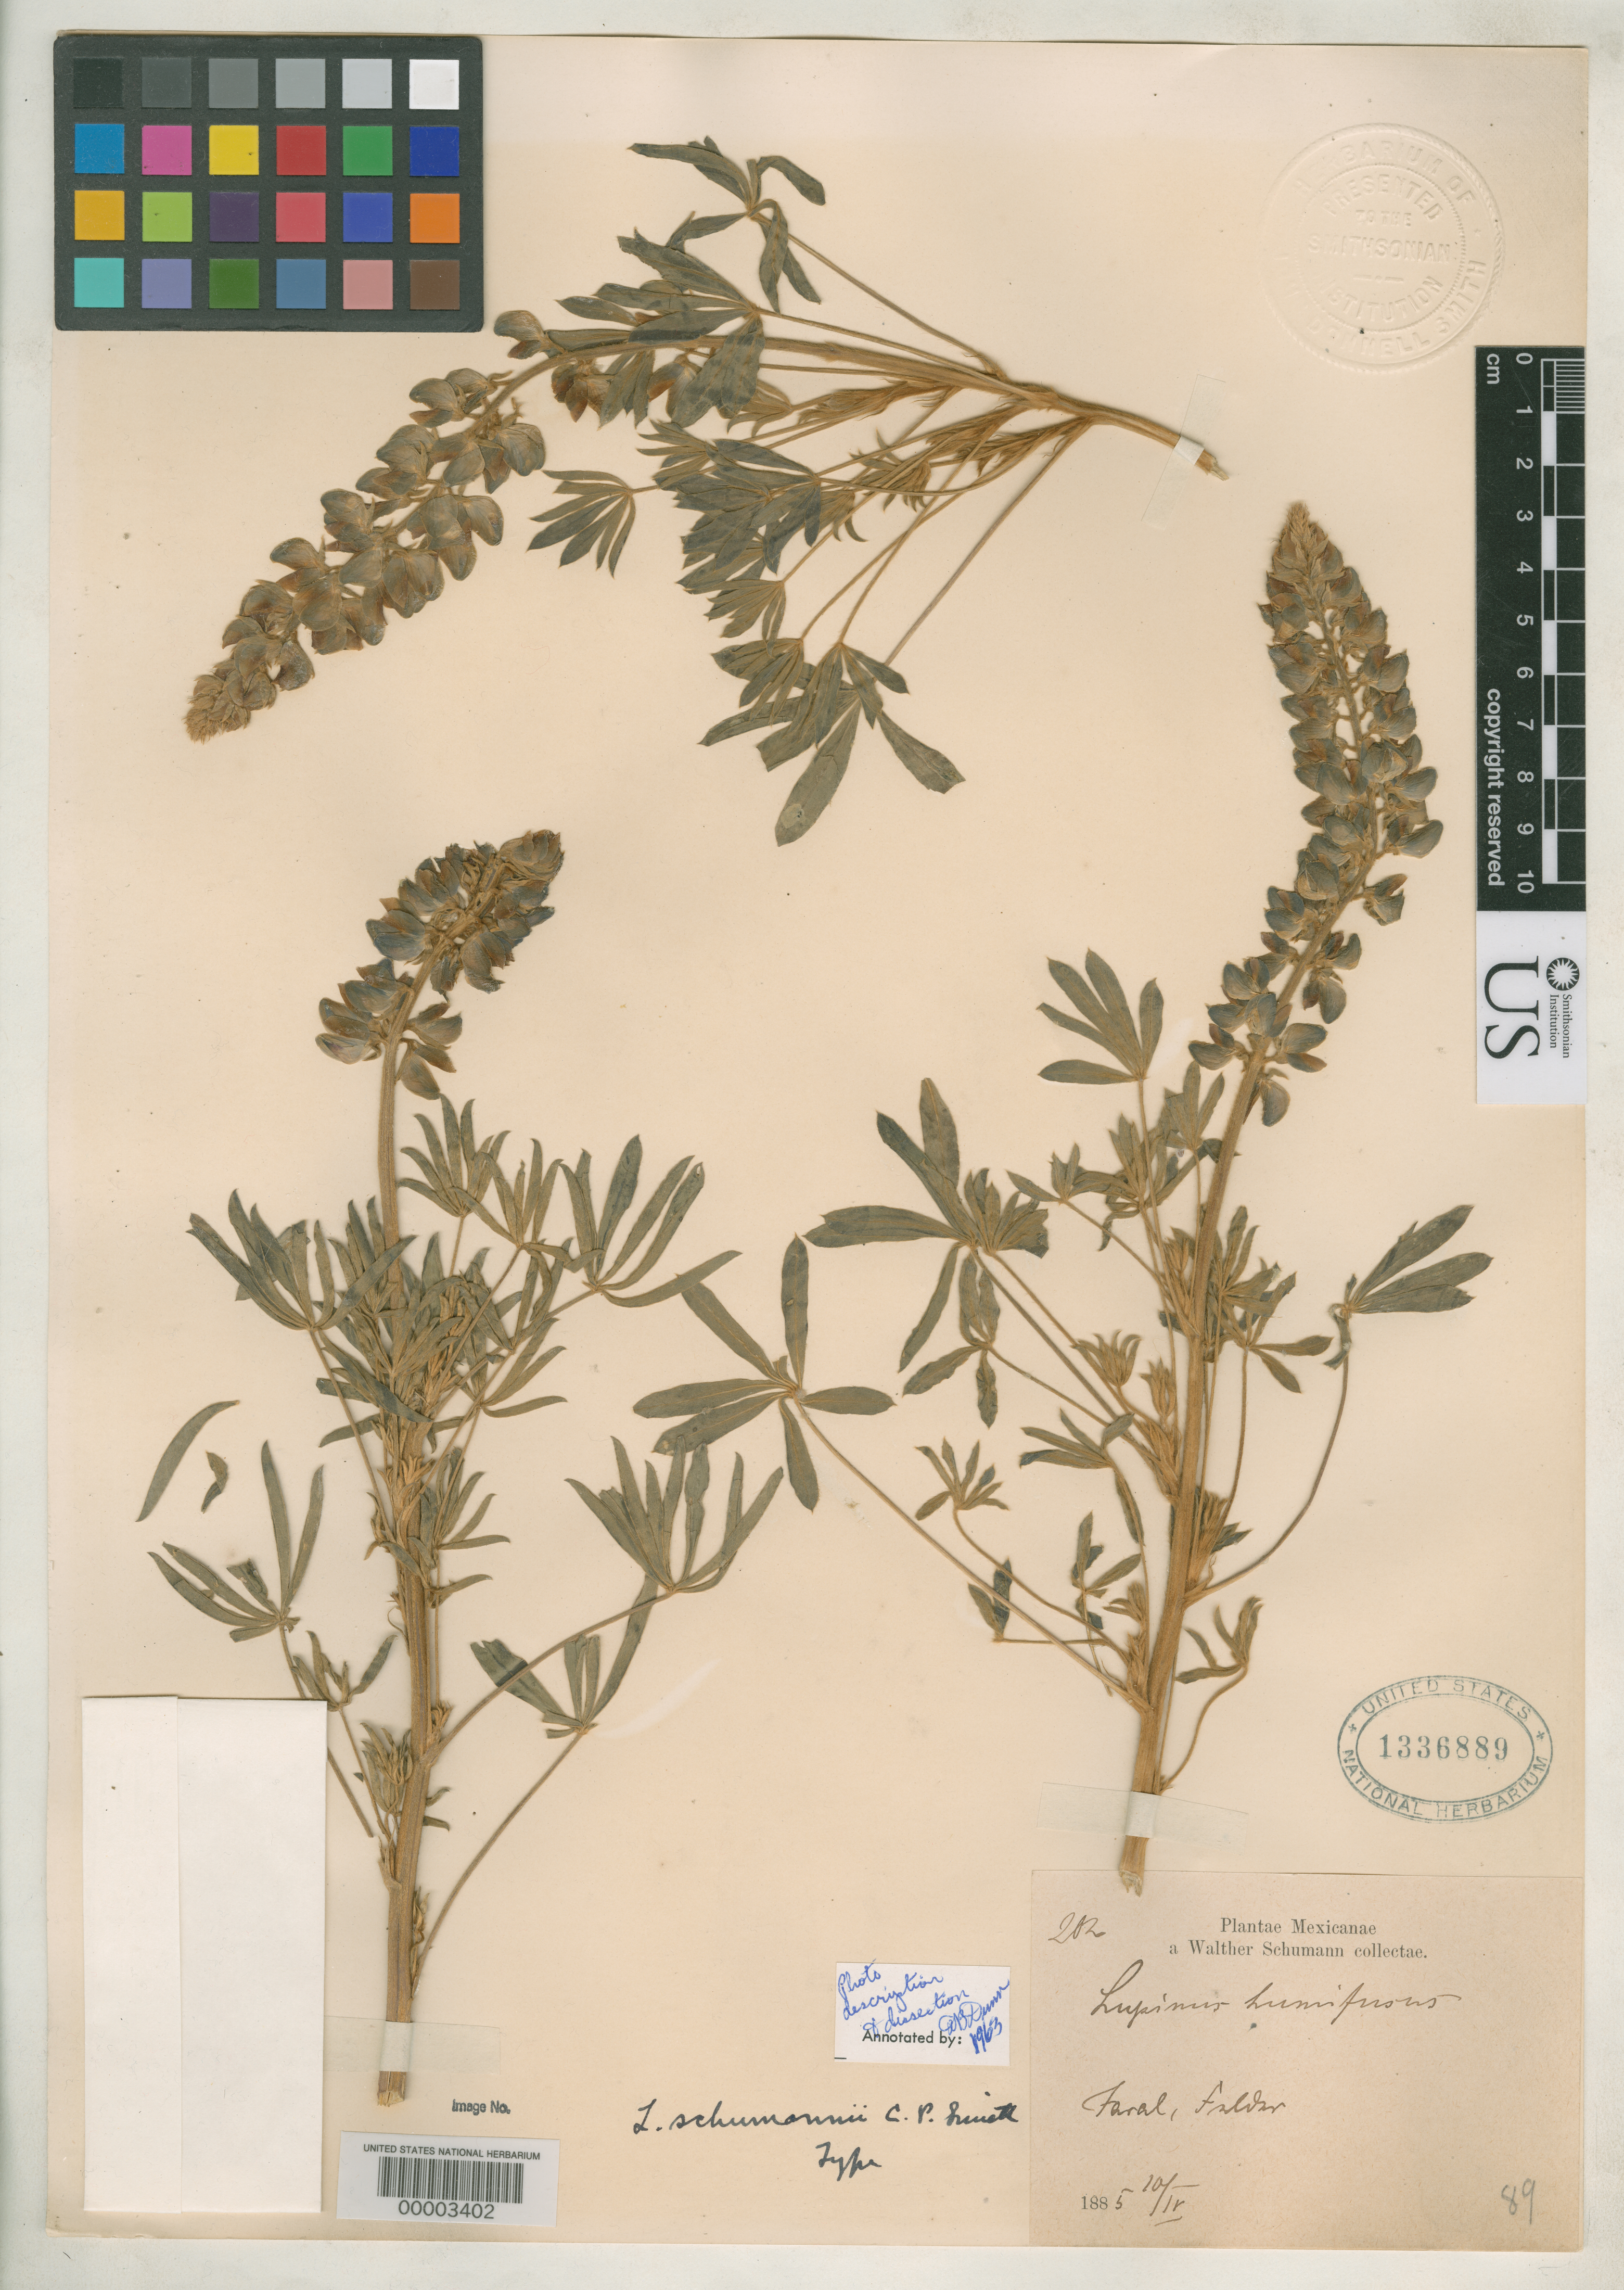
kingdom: Plantae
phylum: Tracheophyta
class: Magnoliopsida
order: Fabales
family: Fabaceae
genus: Lupinus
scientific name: Lupinus schumannii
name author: C.P. Sm.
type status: Holotype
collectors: W. Schumann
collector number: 202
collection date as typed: Apr 1885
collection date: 1885-04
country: Mexico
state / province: Guanajuato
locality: Jaral.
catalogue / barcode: US 1336889